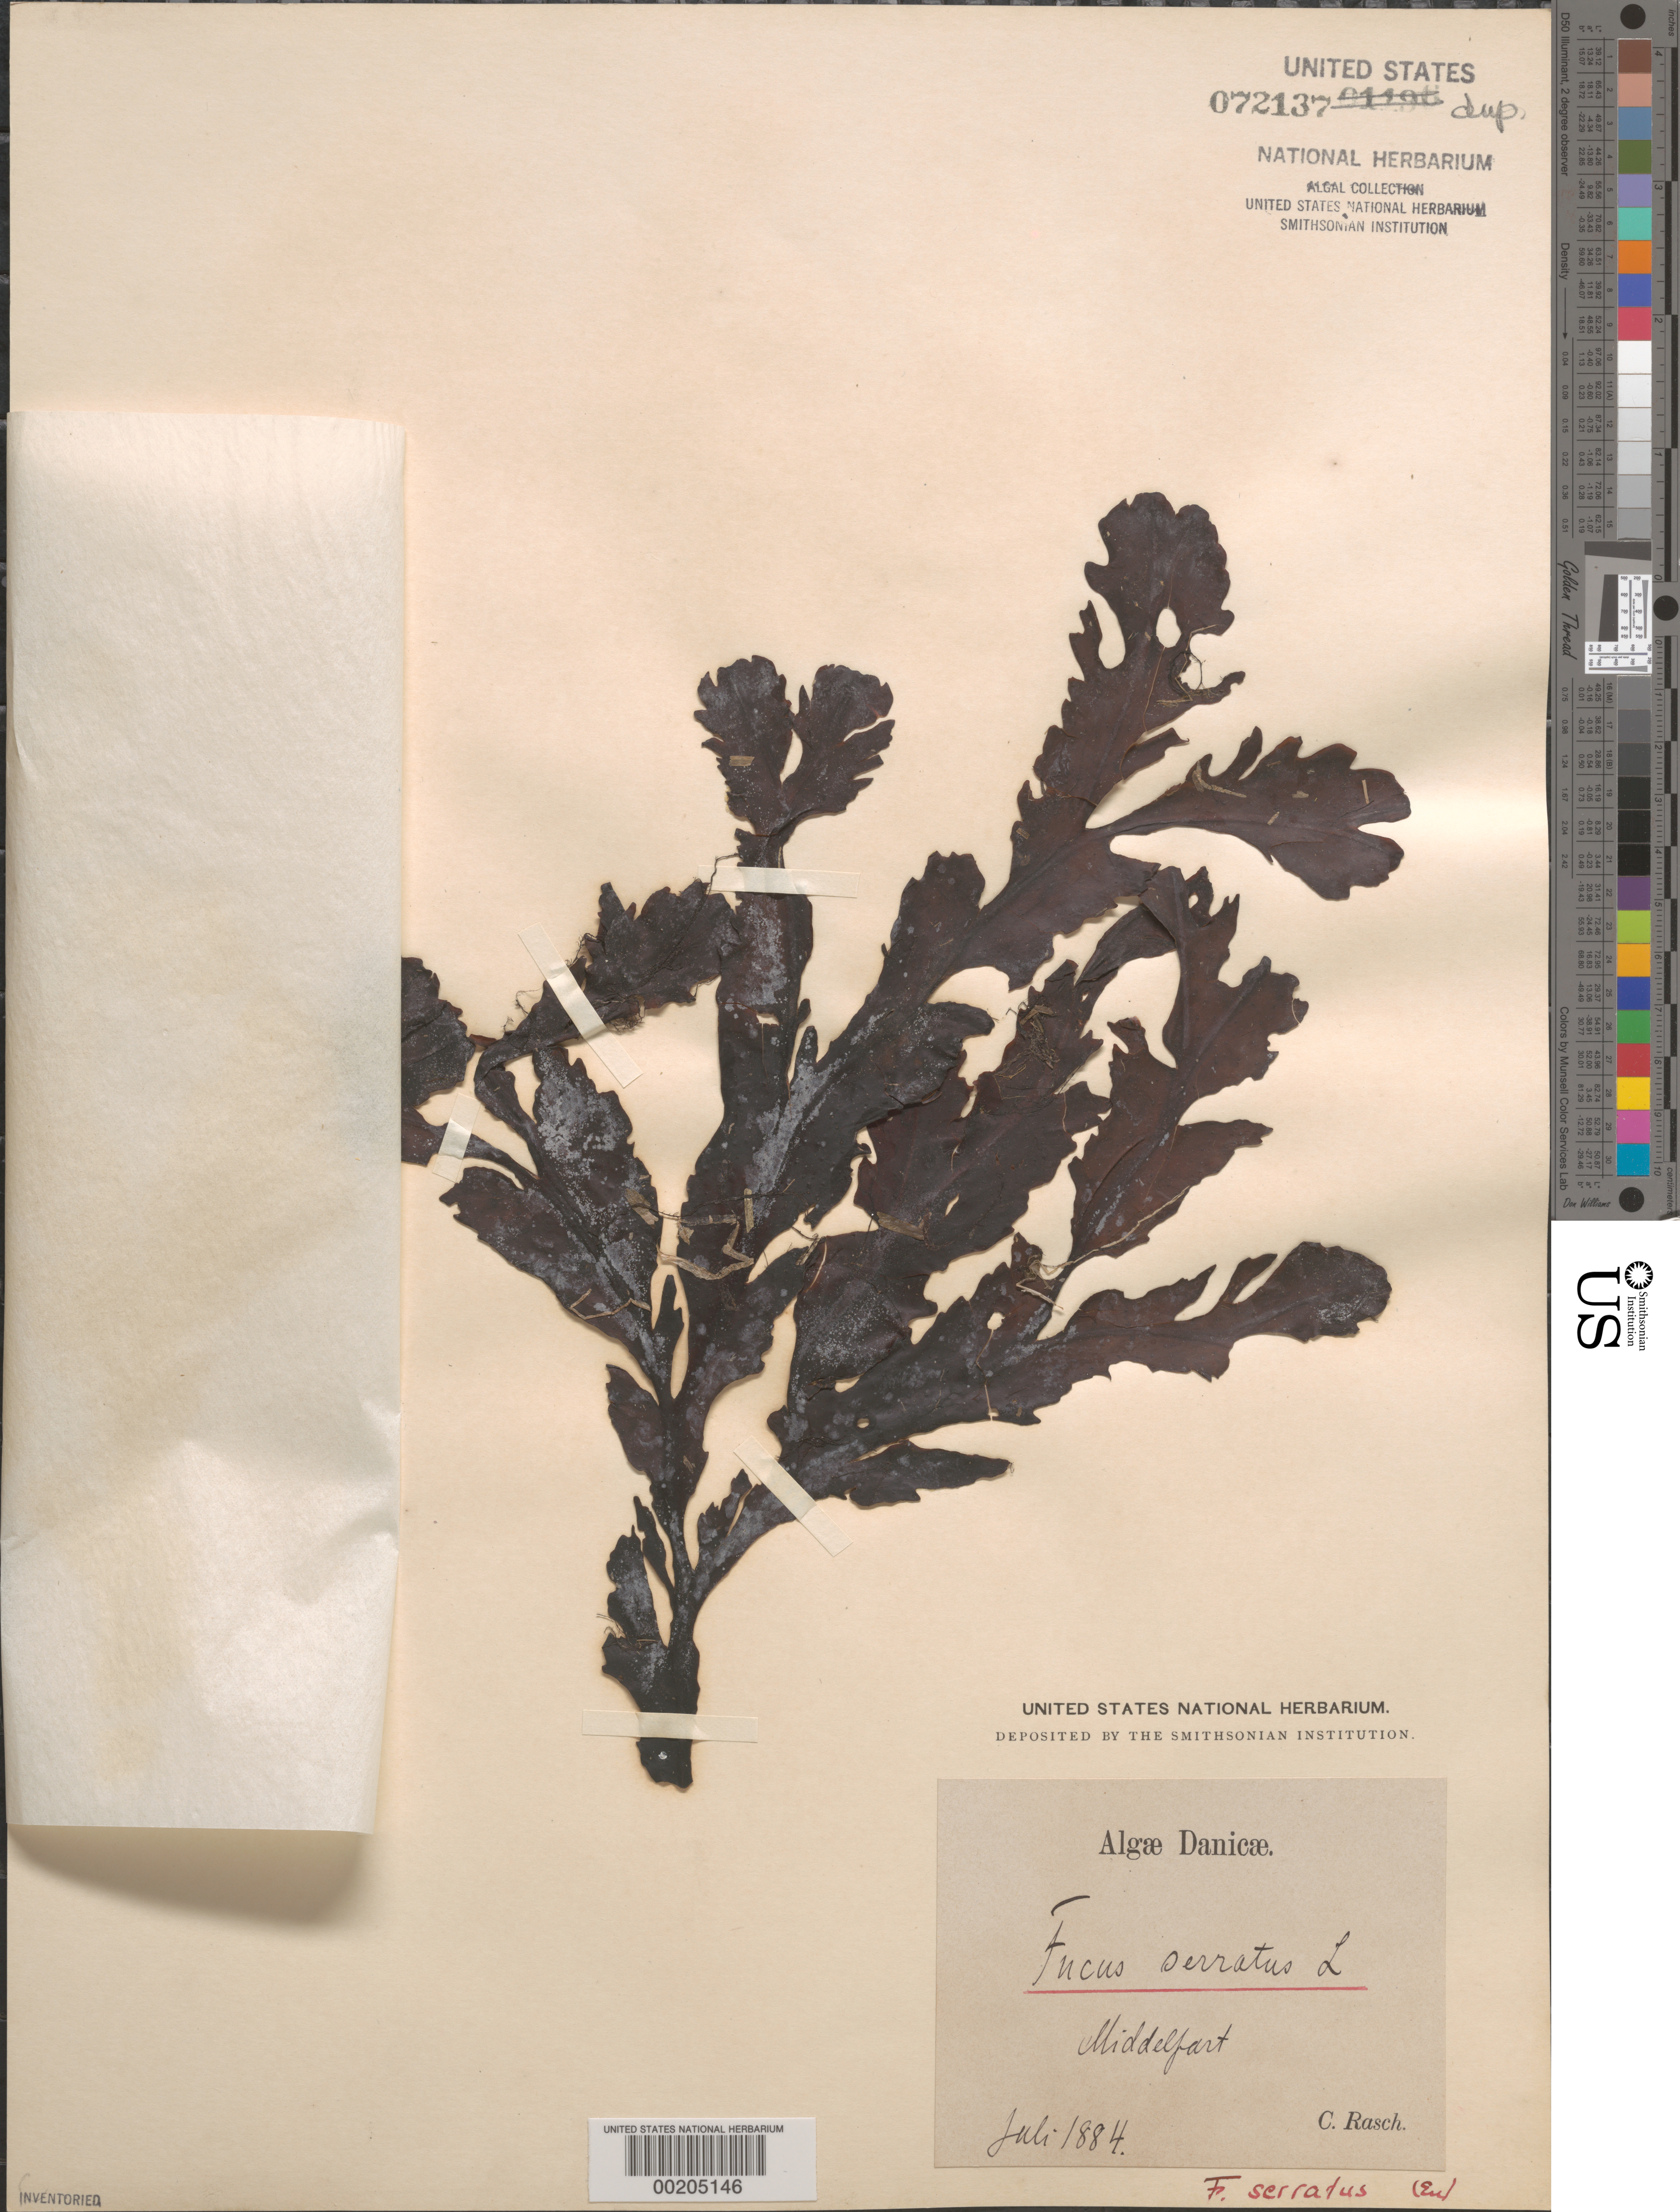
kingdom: Chromista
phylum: Ochrophyta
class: Phaeophyceae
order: Fucales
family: Fucaceae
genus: Fucus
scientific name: Fucus serratus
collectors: C. Rasch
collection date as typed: Jul 1884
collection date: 1884-07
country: Denmark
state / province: Syddanmark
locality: Middelfart, Odense Amt. Fyn County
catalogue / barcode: US 72137